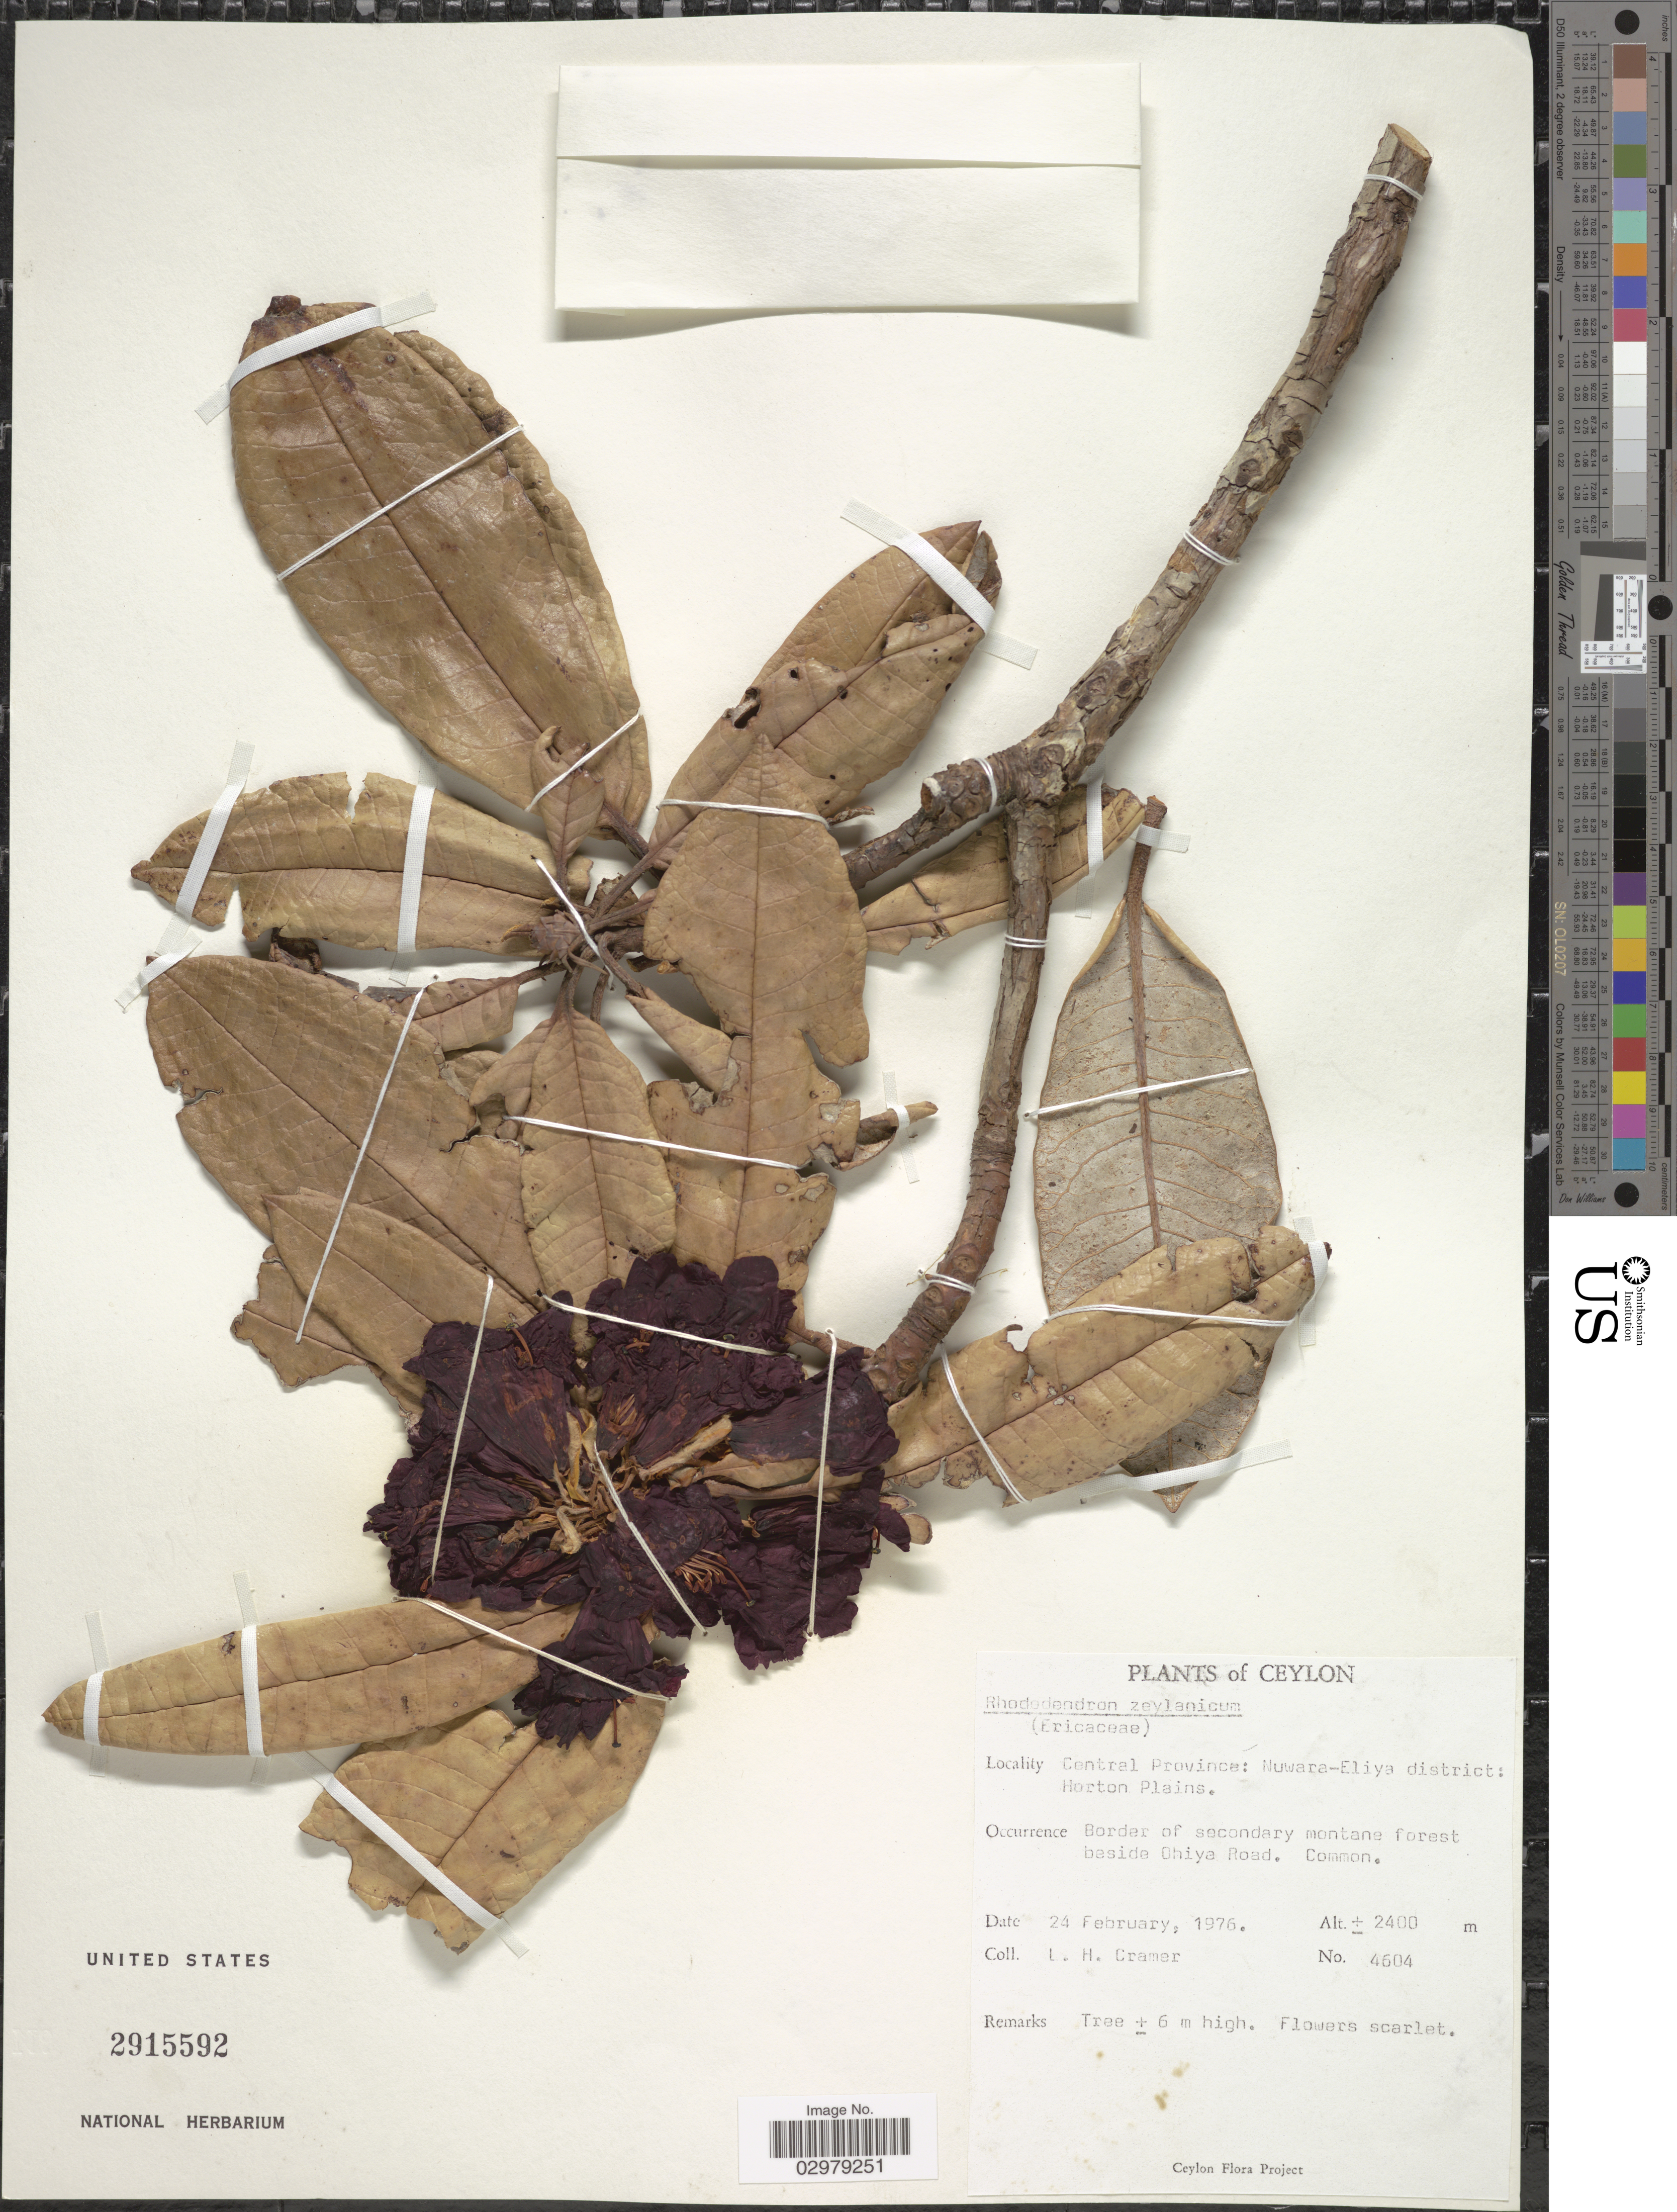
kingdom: Plantae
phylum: Tracheophyta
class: Magnoliopsida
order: Ericales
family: Ericaceae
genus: Rhododendron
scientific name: Rhododendron zeylanicum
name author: Booth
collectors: L. H. Cramer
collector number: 4604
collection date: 1976-02-24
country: Sri Lanka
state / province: Central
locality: Ceylon. Nuwara-Eliya district: Horton Plains. Beside Ohiya Road.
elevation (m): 2400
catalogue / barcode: US 2915592